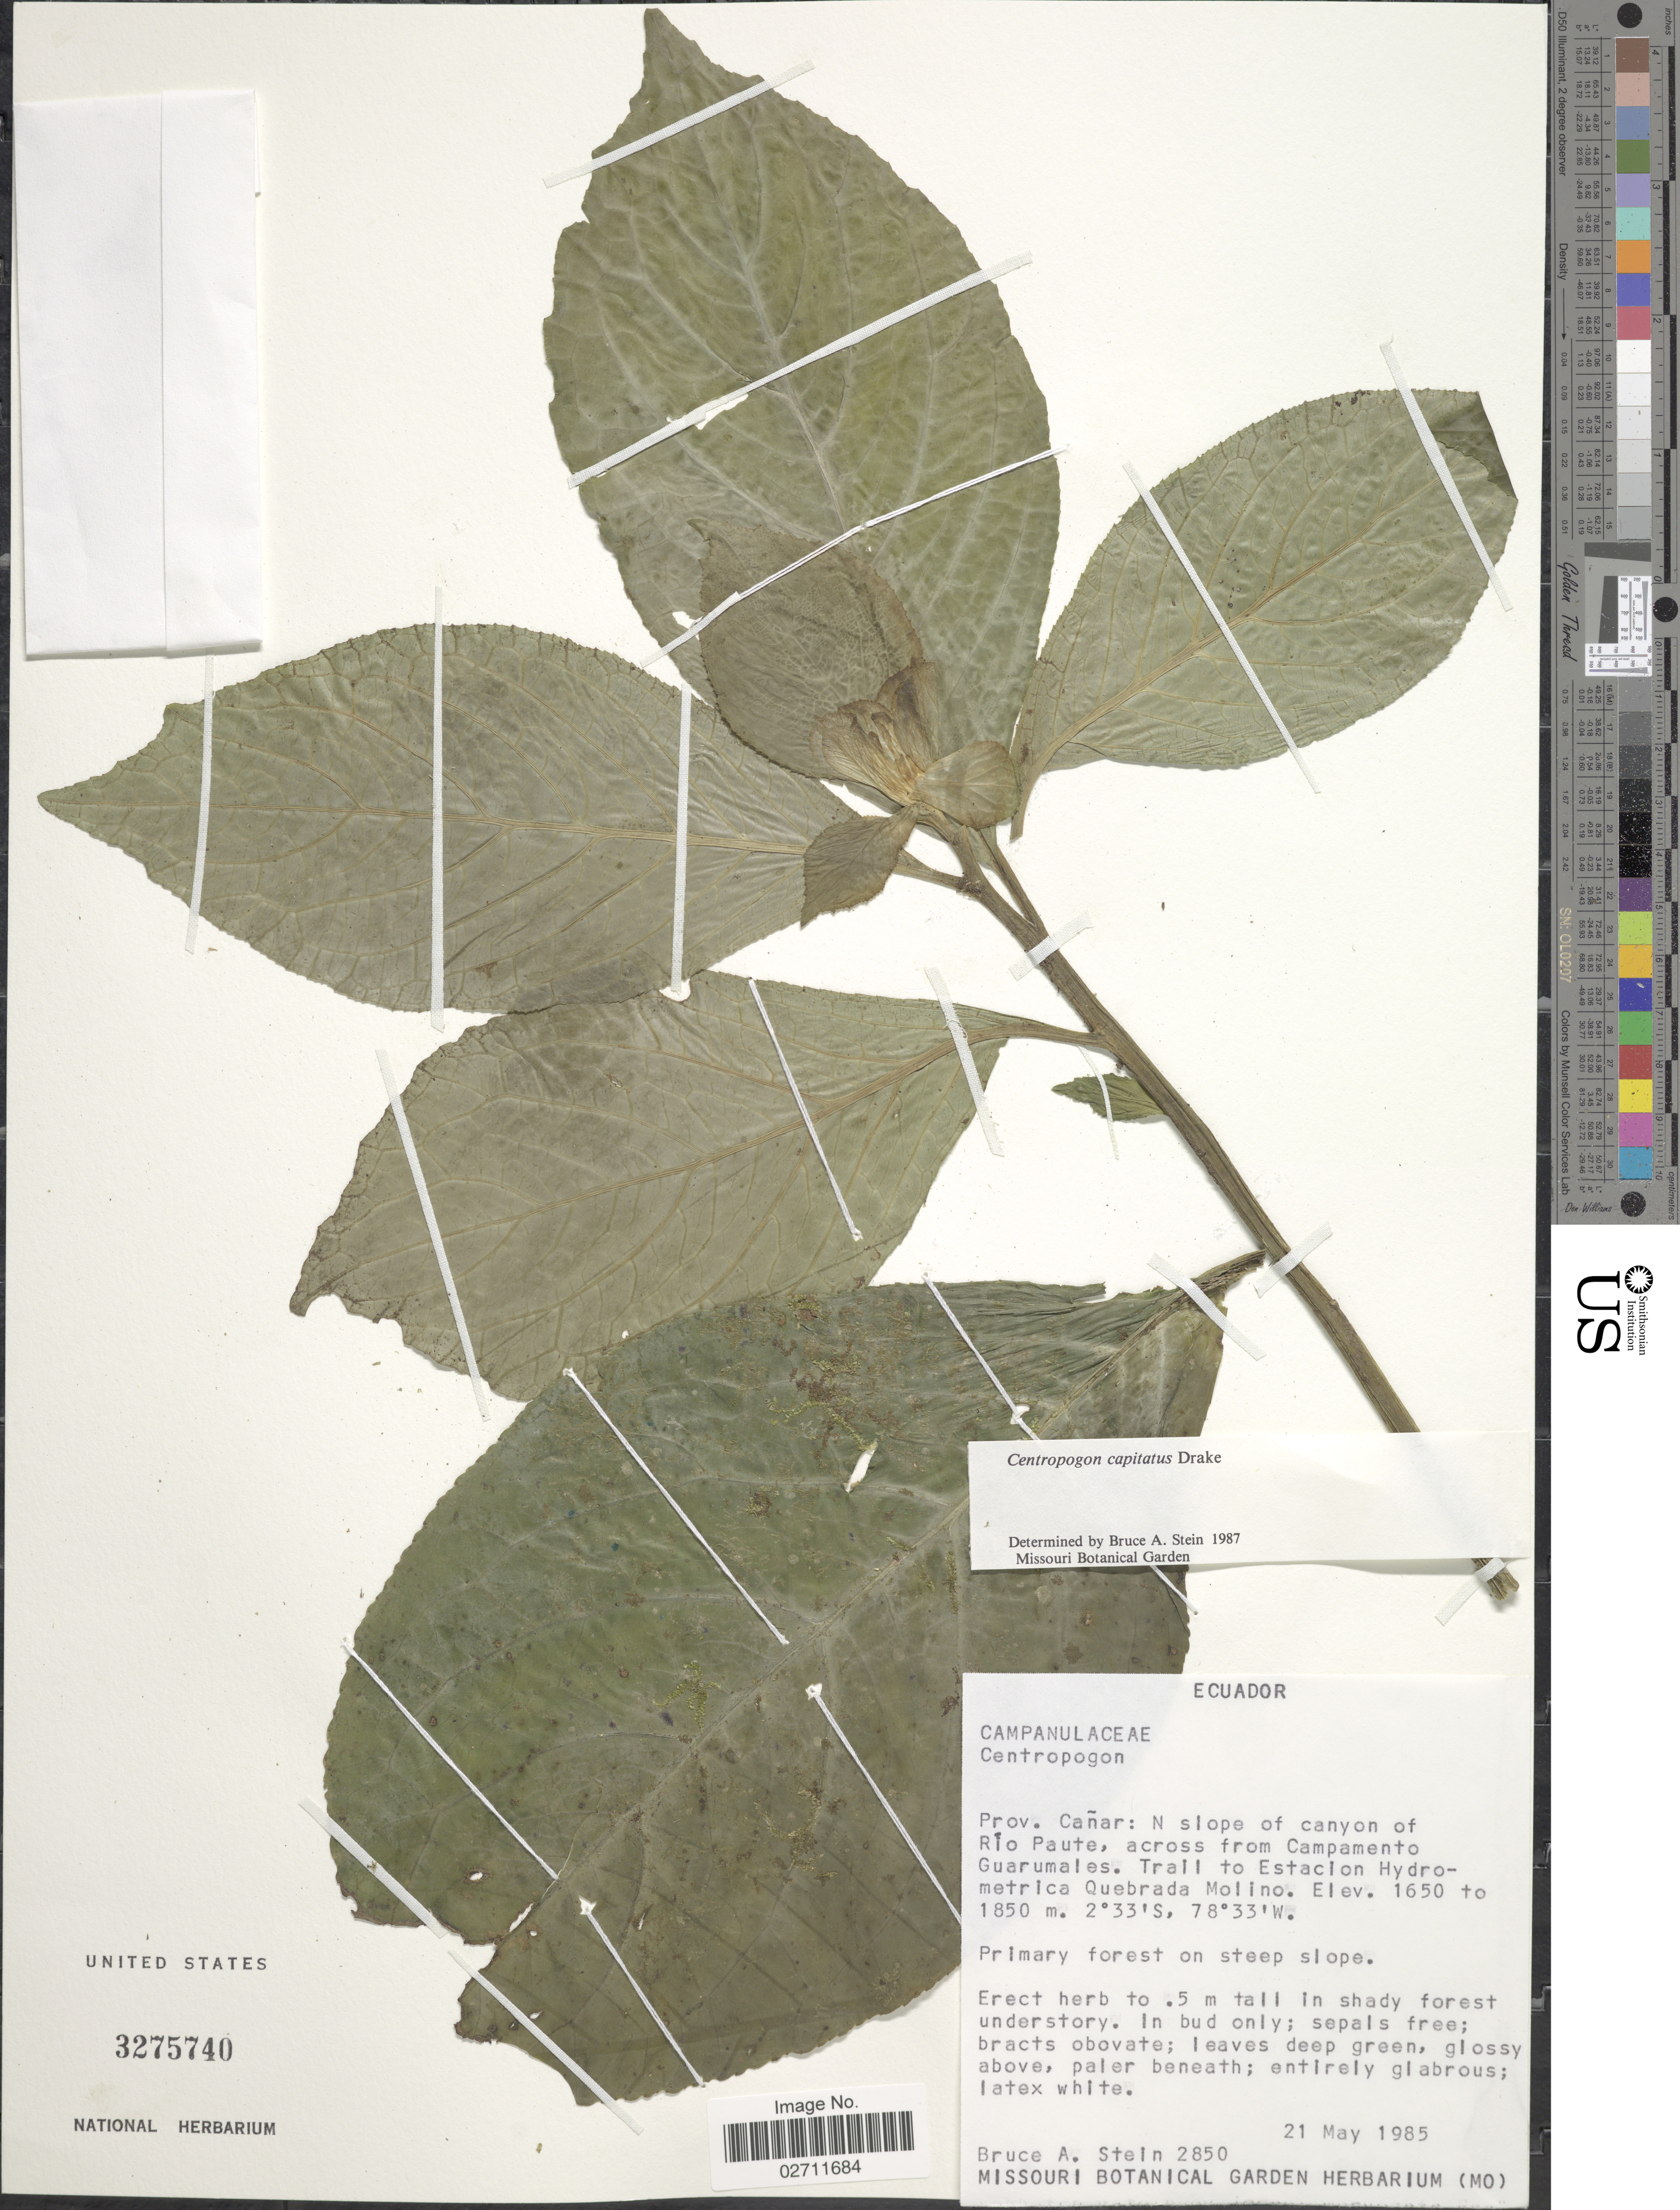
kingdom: Plantae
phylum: Tracheophyta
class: Magnoliopsida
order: Asterales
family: Campanulaceae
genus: Centropogon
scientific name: Centropogon capitatus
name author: Drake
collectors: B. A. Stein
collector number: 2850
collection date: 1985-05-21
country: Ecuador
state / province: Cañar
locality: N slope of canyon of Rio Paute, across from Campamento Guarumales. Trail to Estacion Hydrometrica Quebrada Molino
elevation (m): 1650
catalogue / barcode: US 3275740